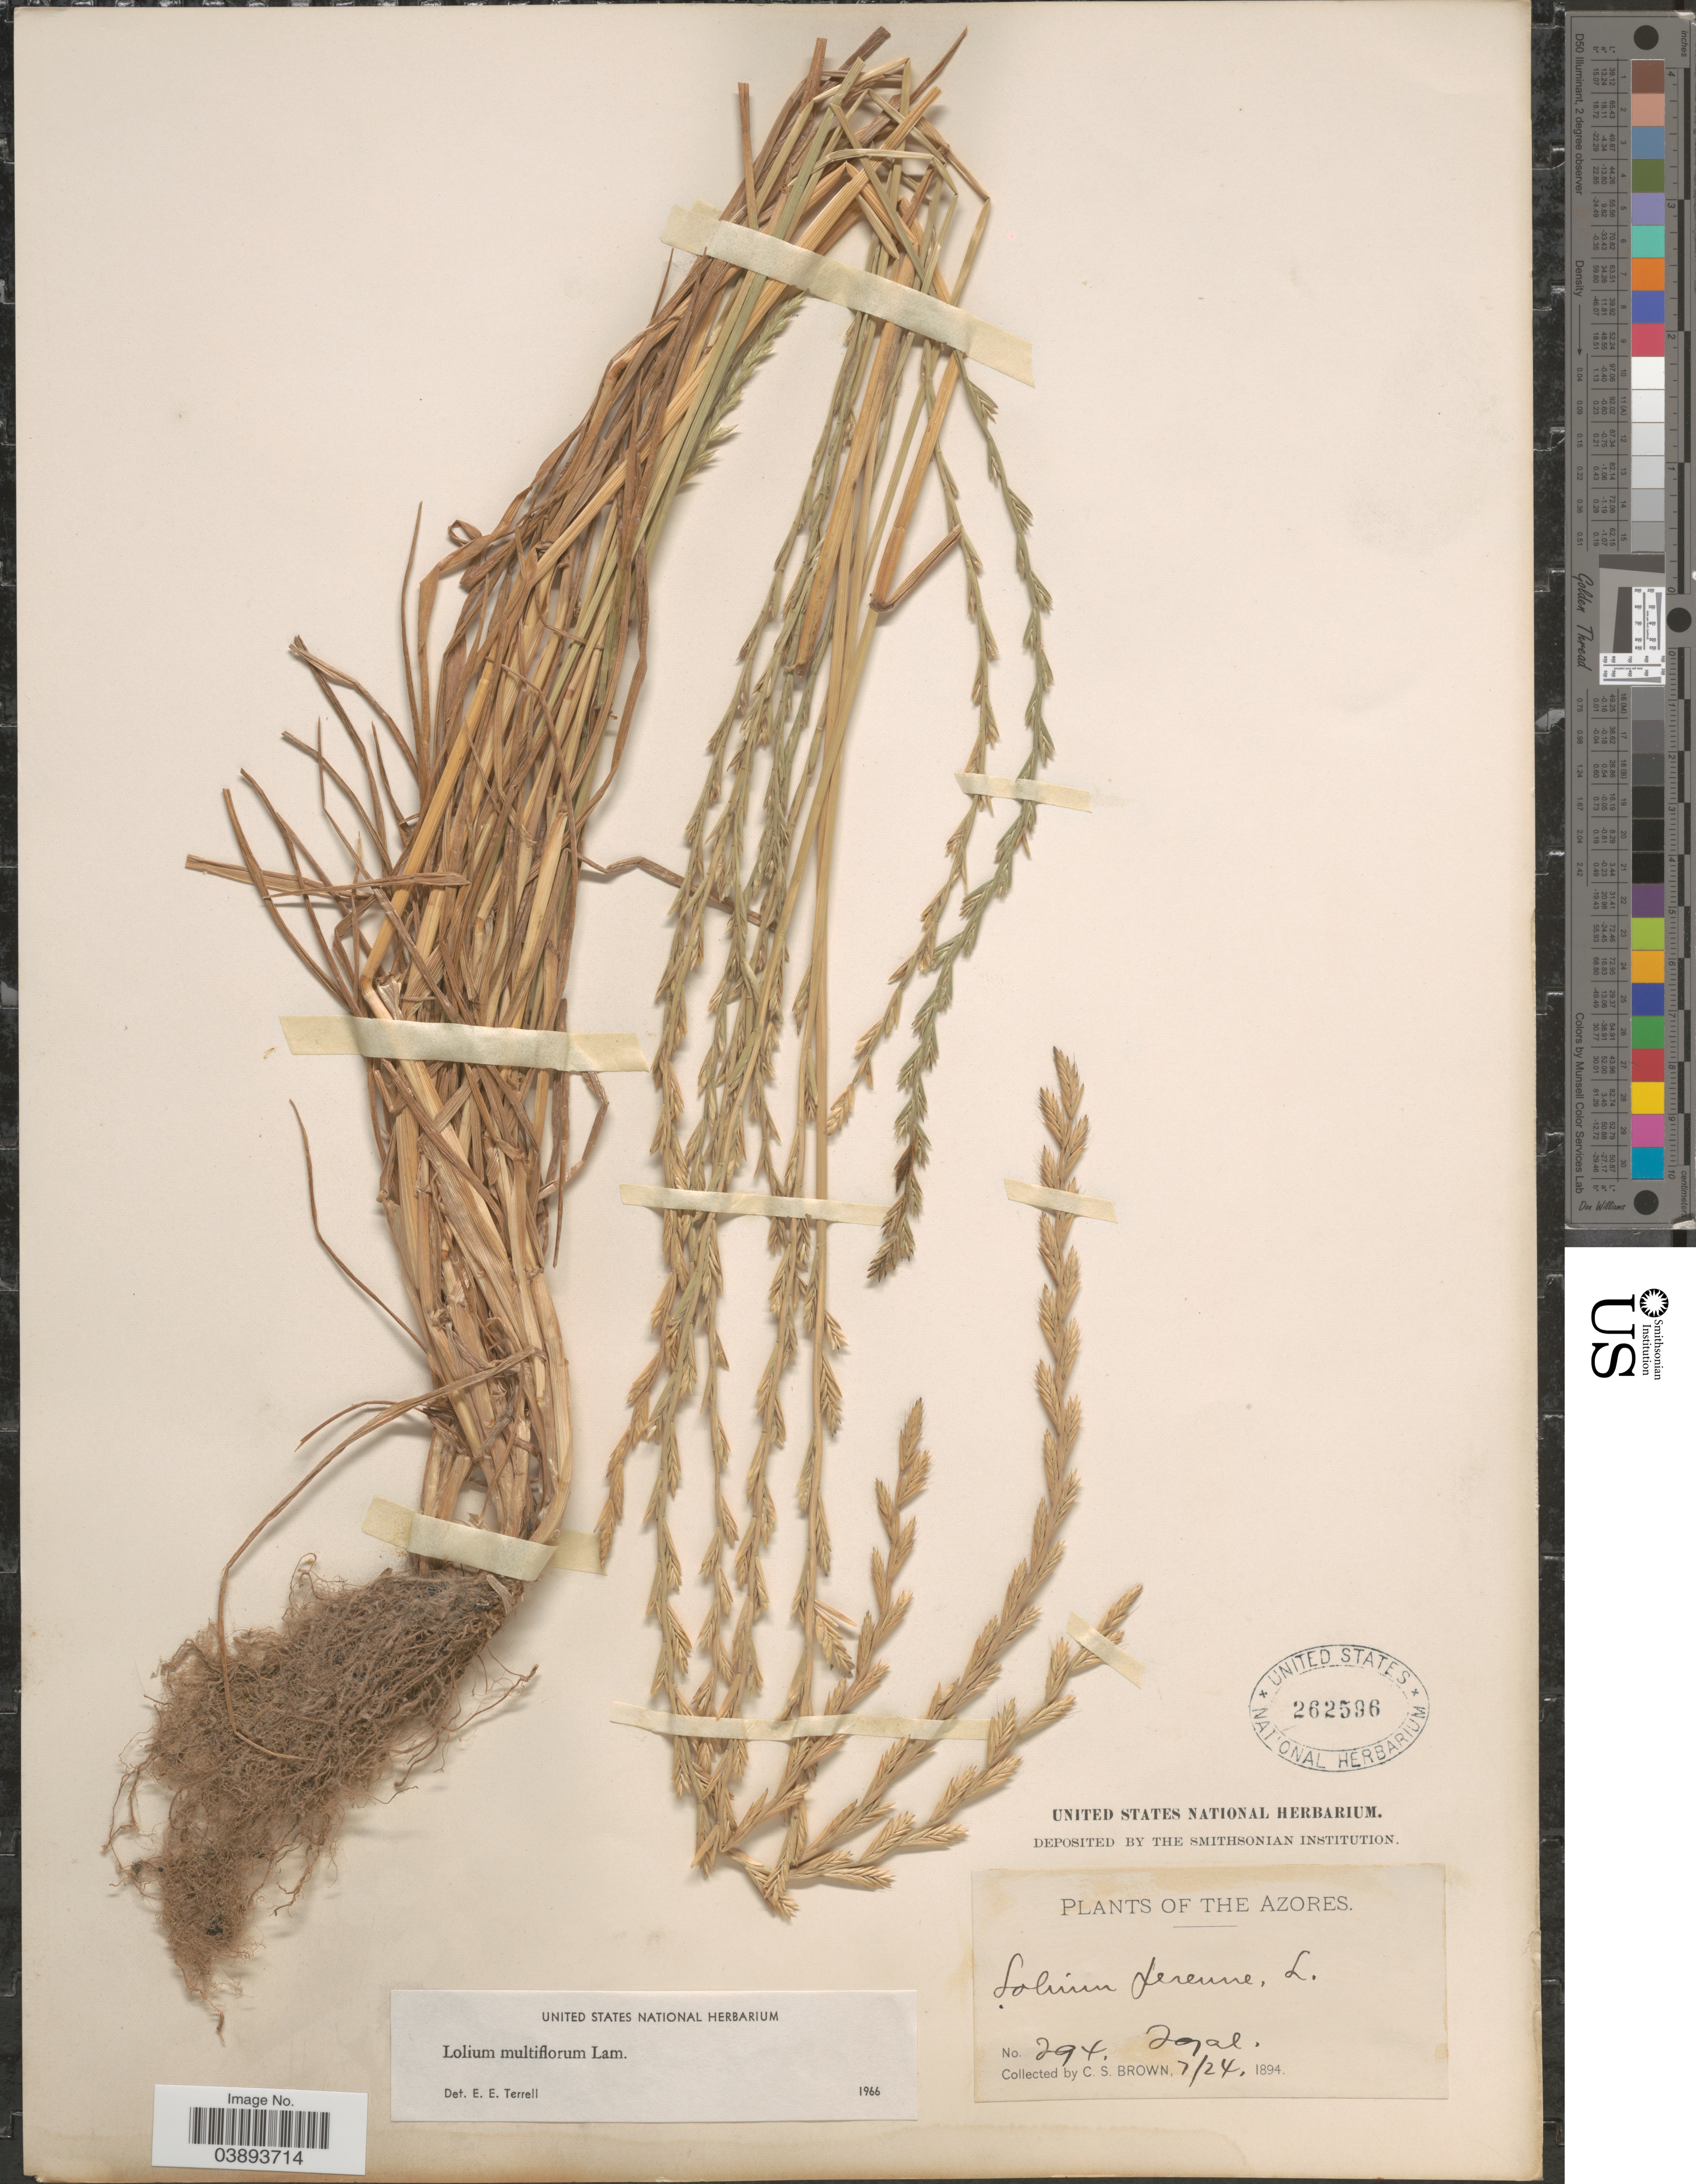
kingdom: Plantae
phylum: Tracheophyta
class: Liliopsida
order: Poales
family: Poaceae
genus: Lolium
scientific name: Lolium multiflorum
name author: Lam.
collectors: C. S. Brown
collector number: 294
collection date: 1894-07-24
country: Portugal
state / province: Azores (Aut. Reg.)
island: Faial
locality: Faial.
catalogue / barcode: US 262596